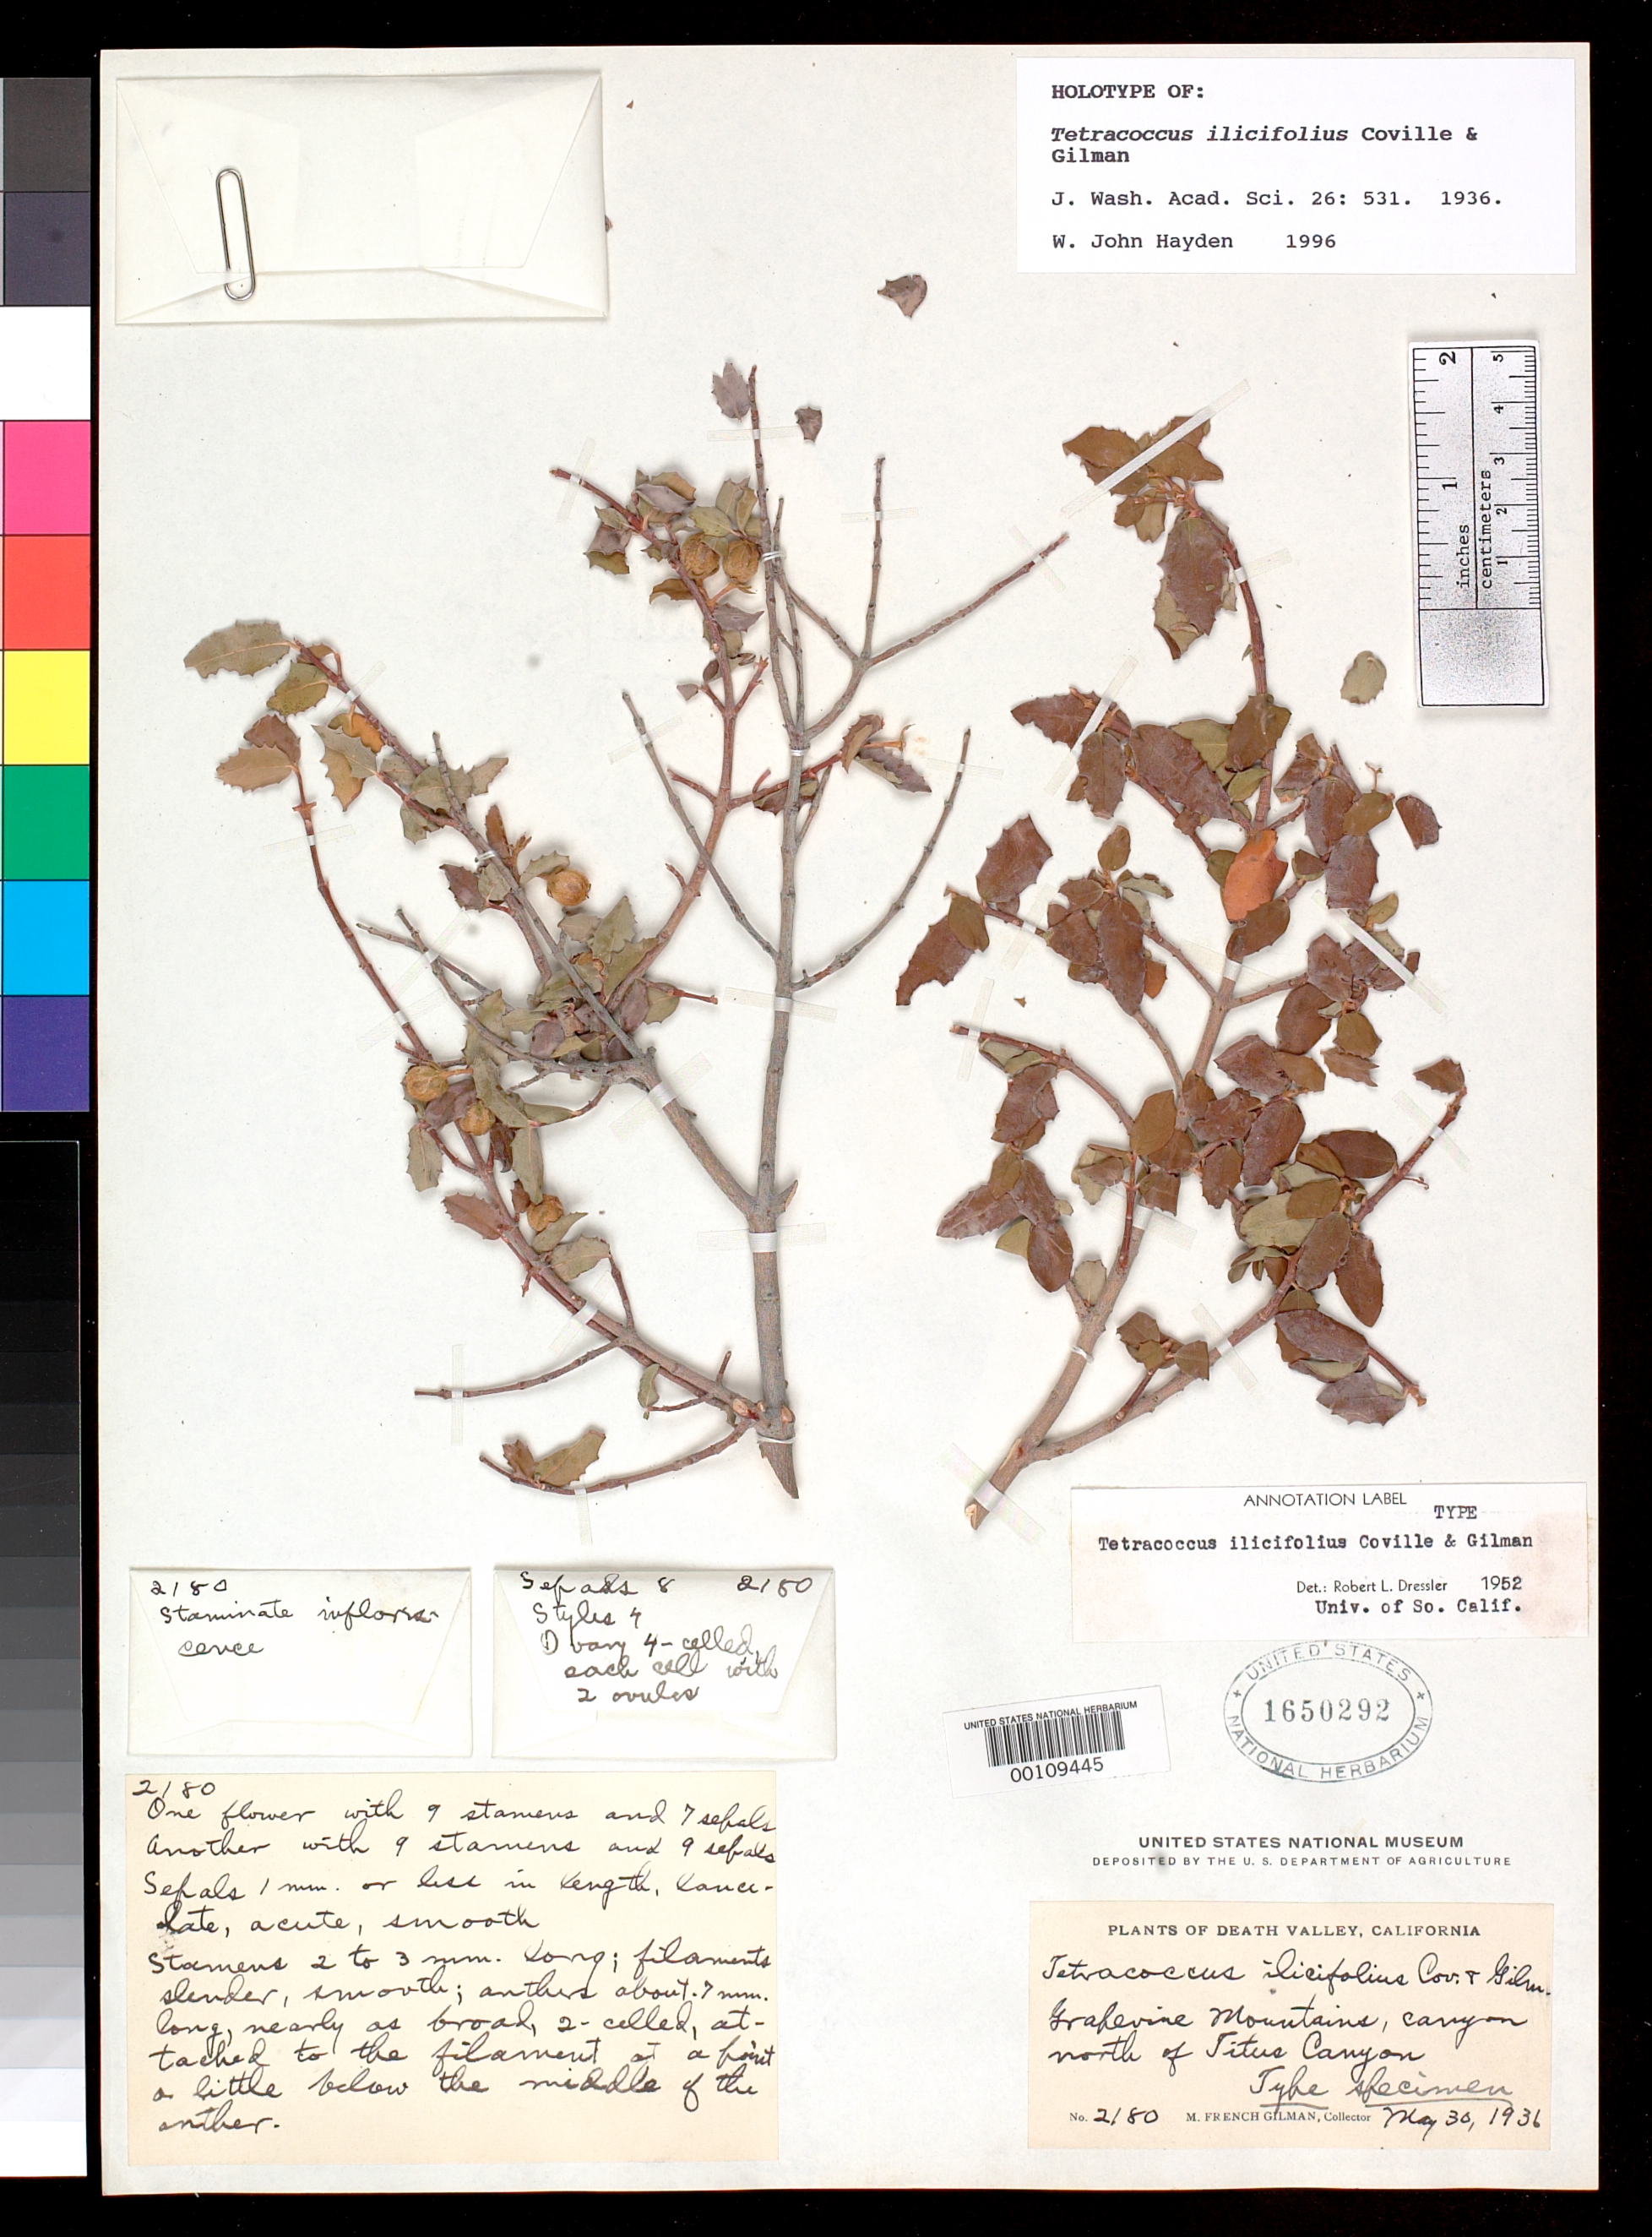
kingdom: Plantae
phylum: Tracheophyta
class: Magnoliopsida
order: Malpighiales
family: Picrodendraceae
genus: Tetracoccus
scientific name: Tetracoccus ilicifolius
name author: Coville & Gilman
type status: Holotype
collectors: M. F. Gilman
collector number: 2180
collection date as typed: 30 May 1936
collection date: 1936-05-30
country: United States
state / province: California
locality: Grahavine Mts., canyon N of Titus Canyon. [Grahavine = Grapevine?]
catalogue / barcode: US 1650292